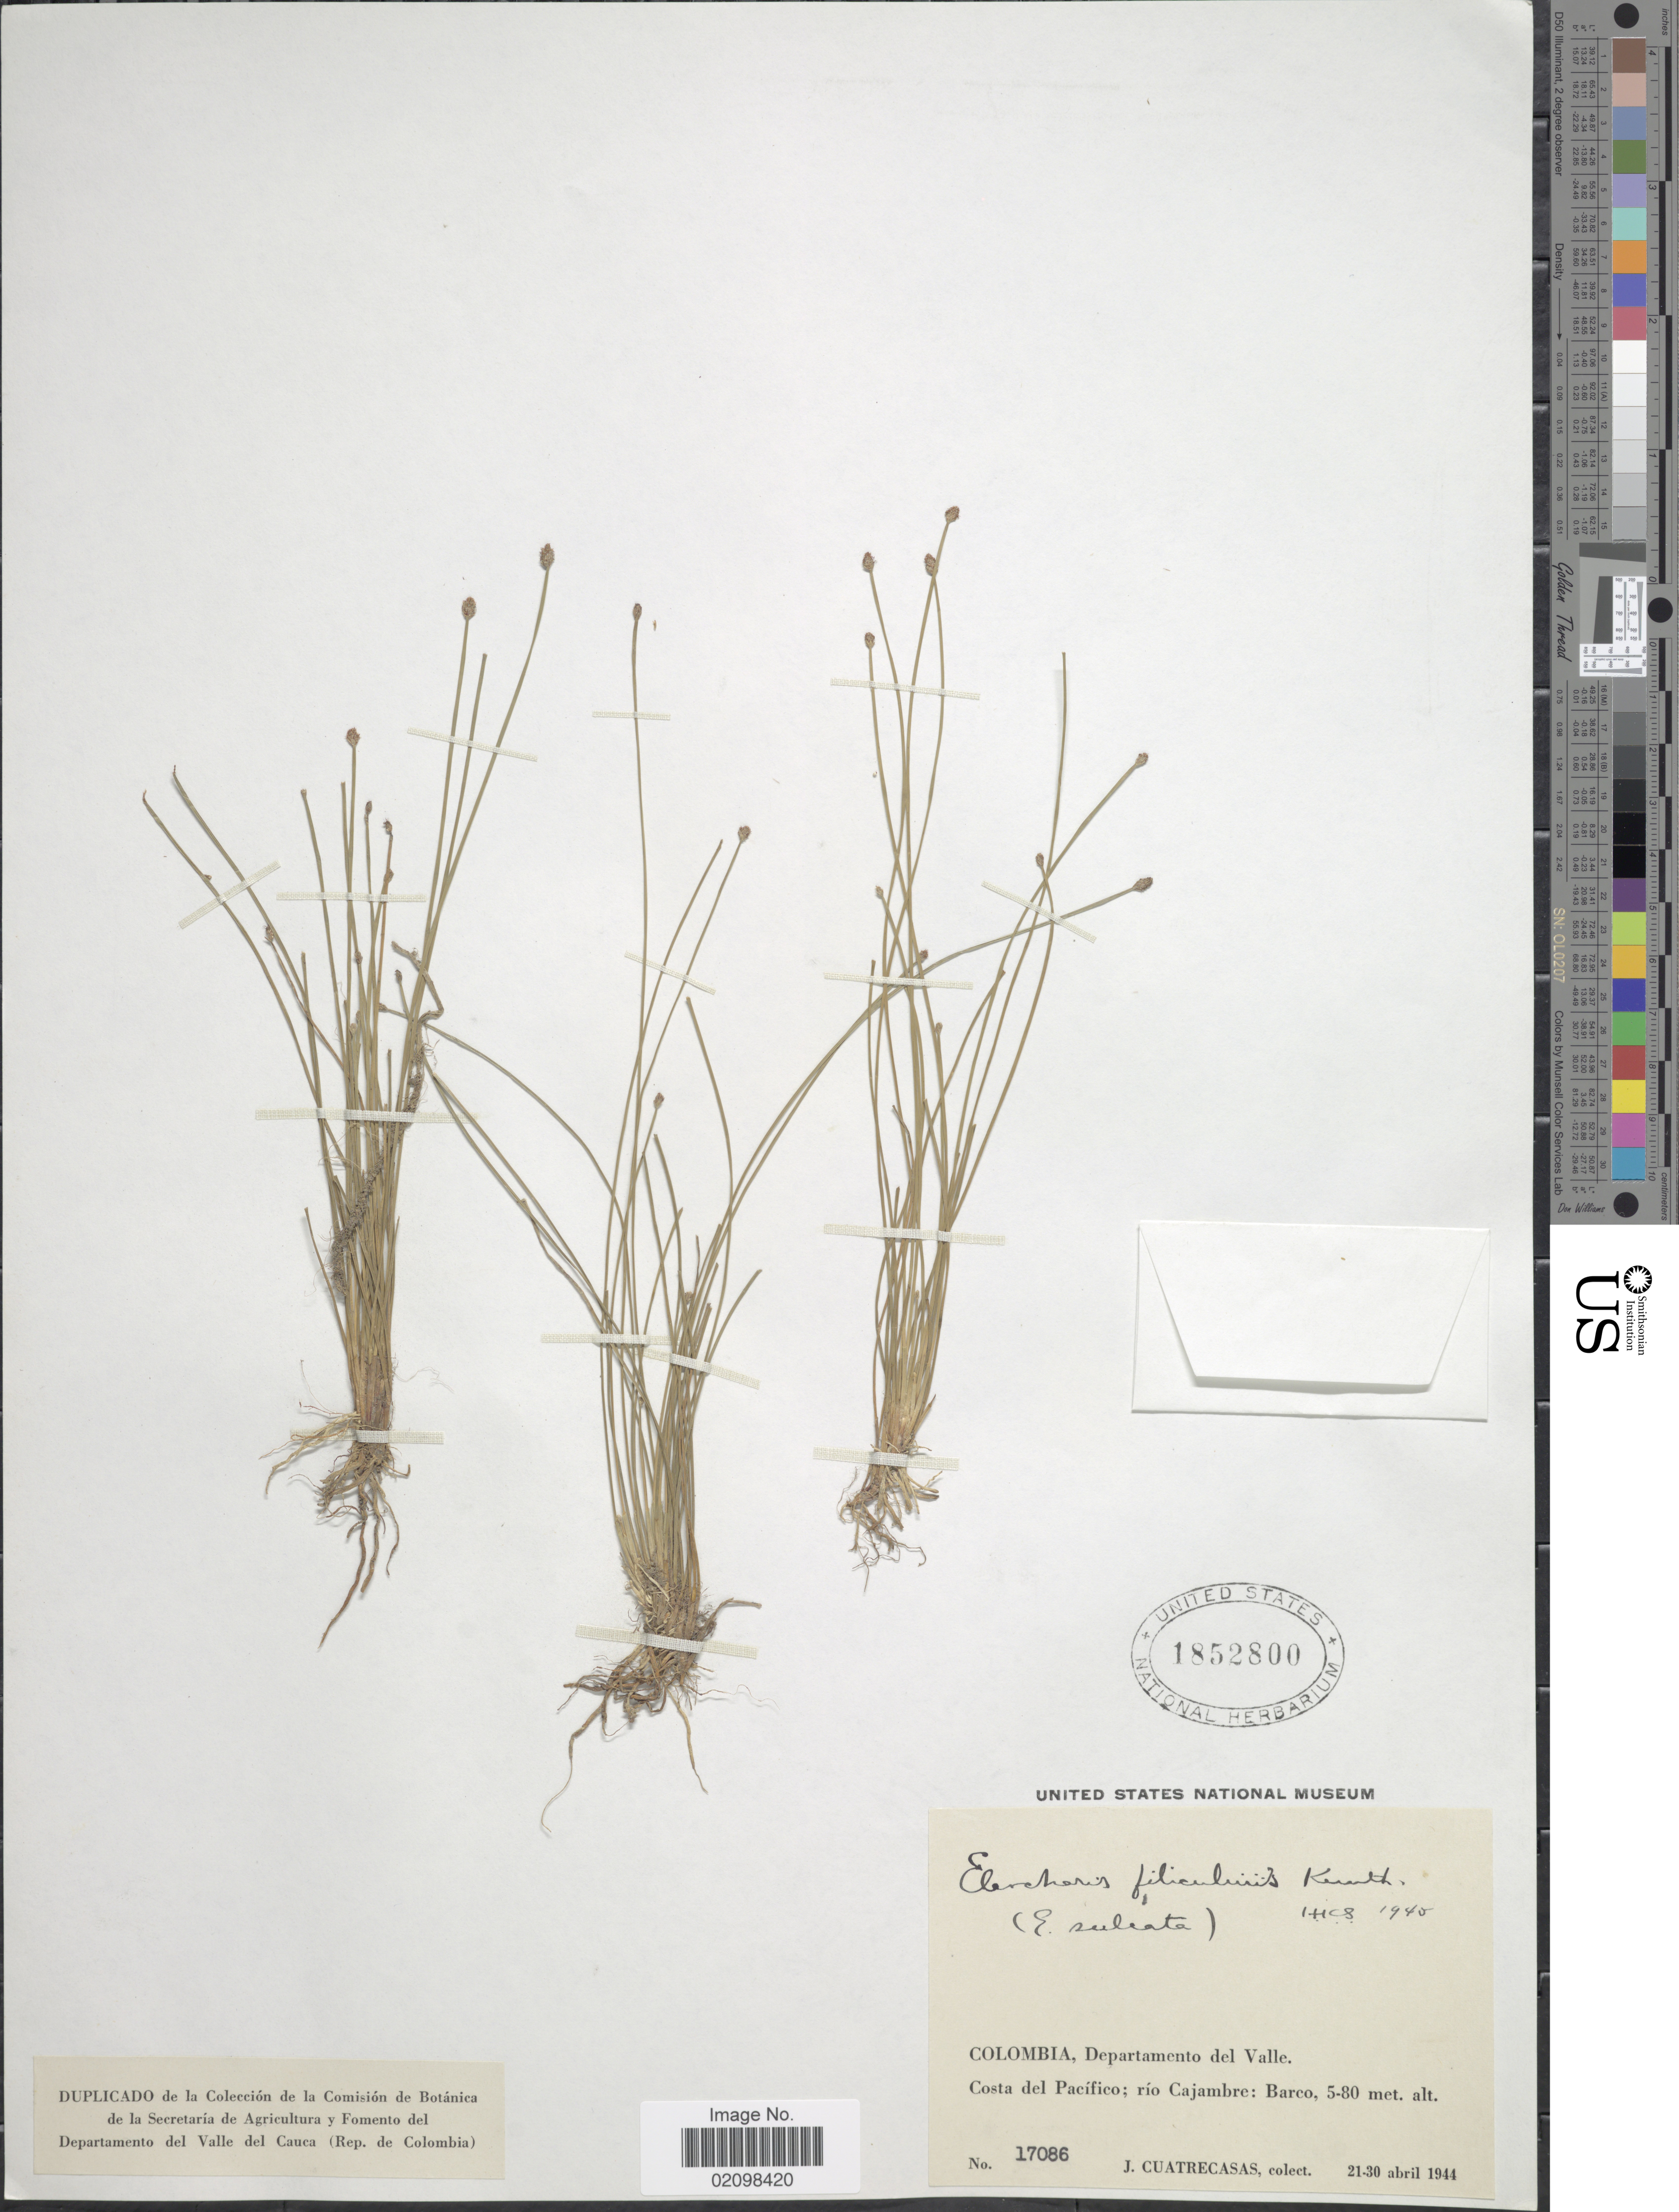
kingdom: Plantae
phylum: Tracheophyta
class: Liliopsida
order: Poales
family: Cyperaceae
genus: Eleocharis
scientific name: Eleocharis filiculmis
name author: Kunth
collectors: J. Cuatrecasas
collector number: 17086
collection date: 1944-04-21/1944-04-30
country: Colombia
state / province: Valle del Cauca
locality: Departamento del Valle. Costa del Pacífico; río Cajambre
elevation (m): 5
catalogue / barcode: US 1852800